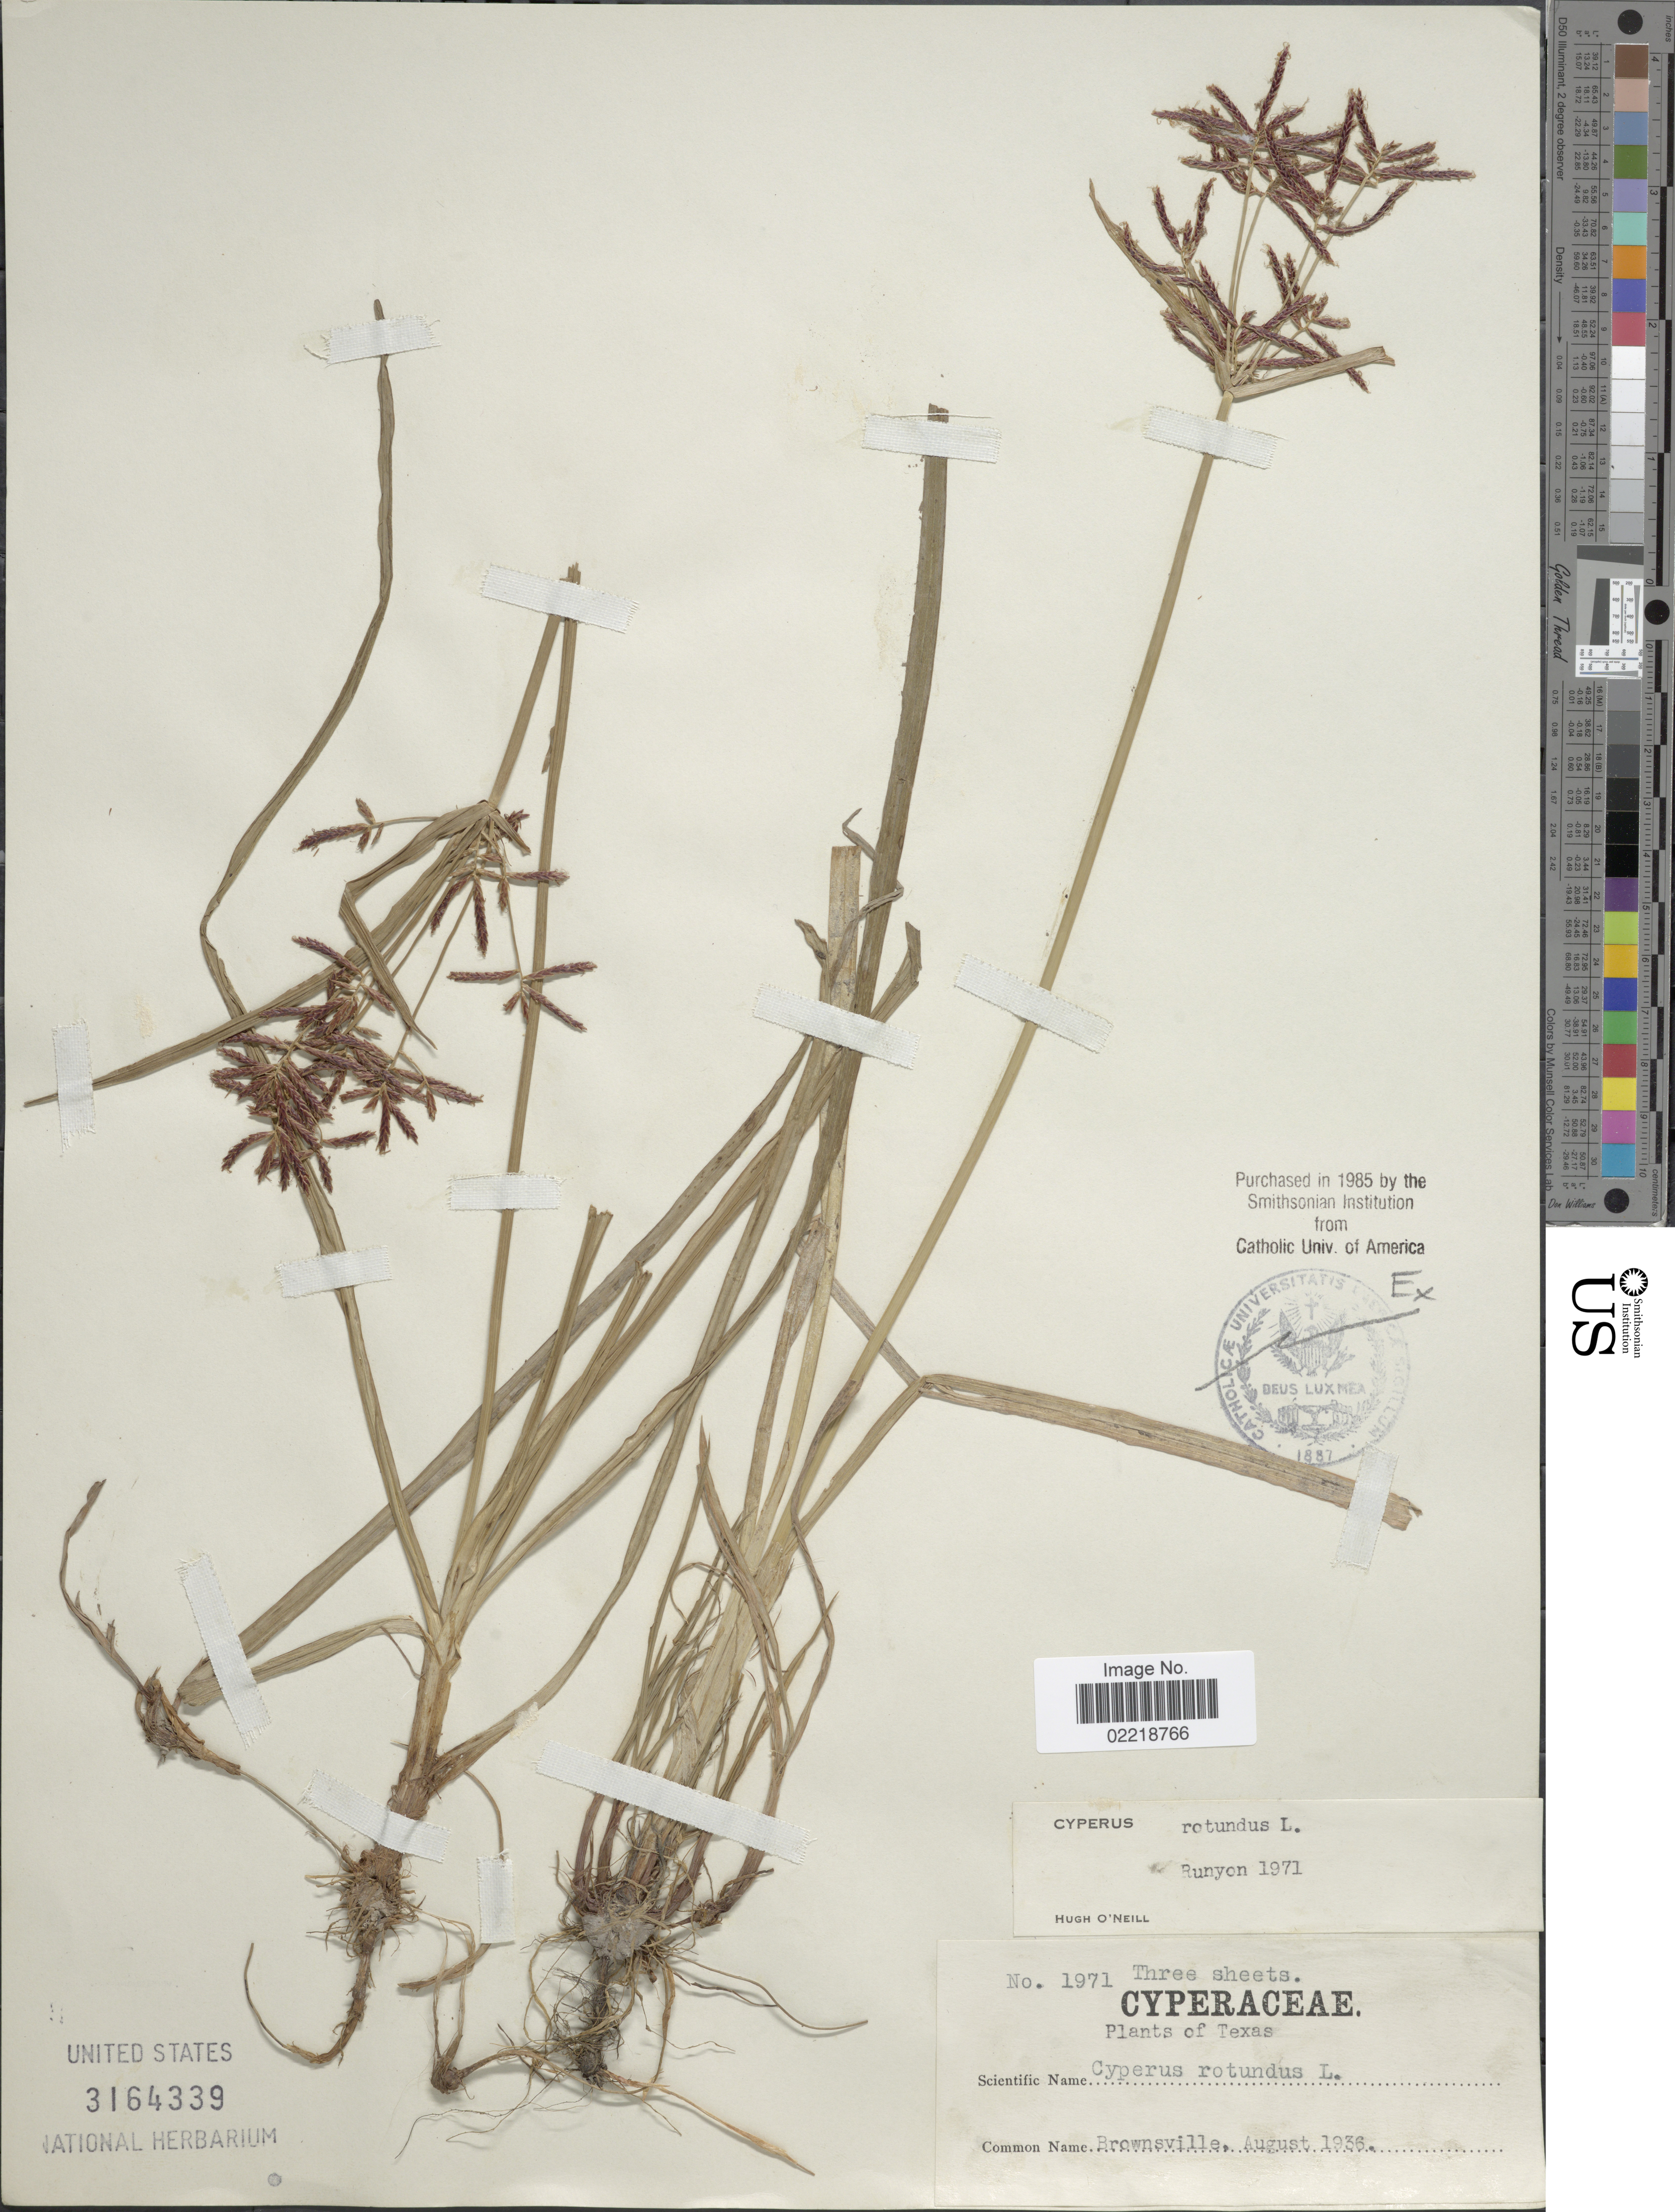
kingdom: Plantae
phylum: Tracheophyta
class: Liliopsida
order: Poales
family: Cyperaceae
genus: Cyperus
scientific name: Cyperus rotundus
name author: L.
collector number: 1971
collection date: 1936-08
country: United States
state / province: Texas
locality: Brownsville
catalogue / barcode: US 3164339